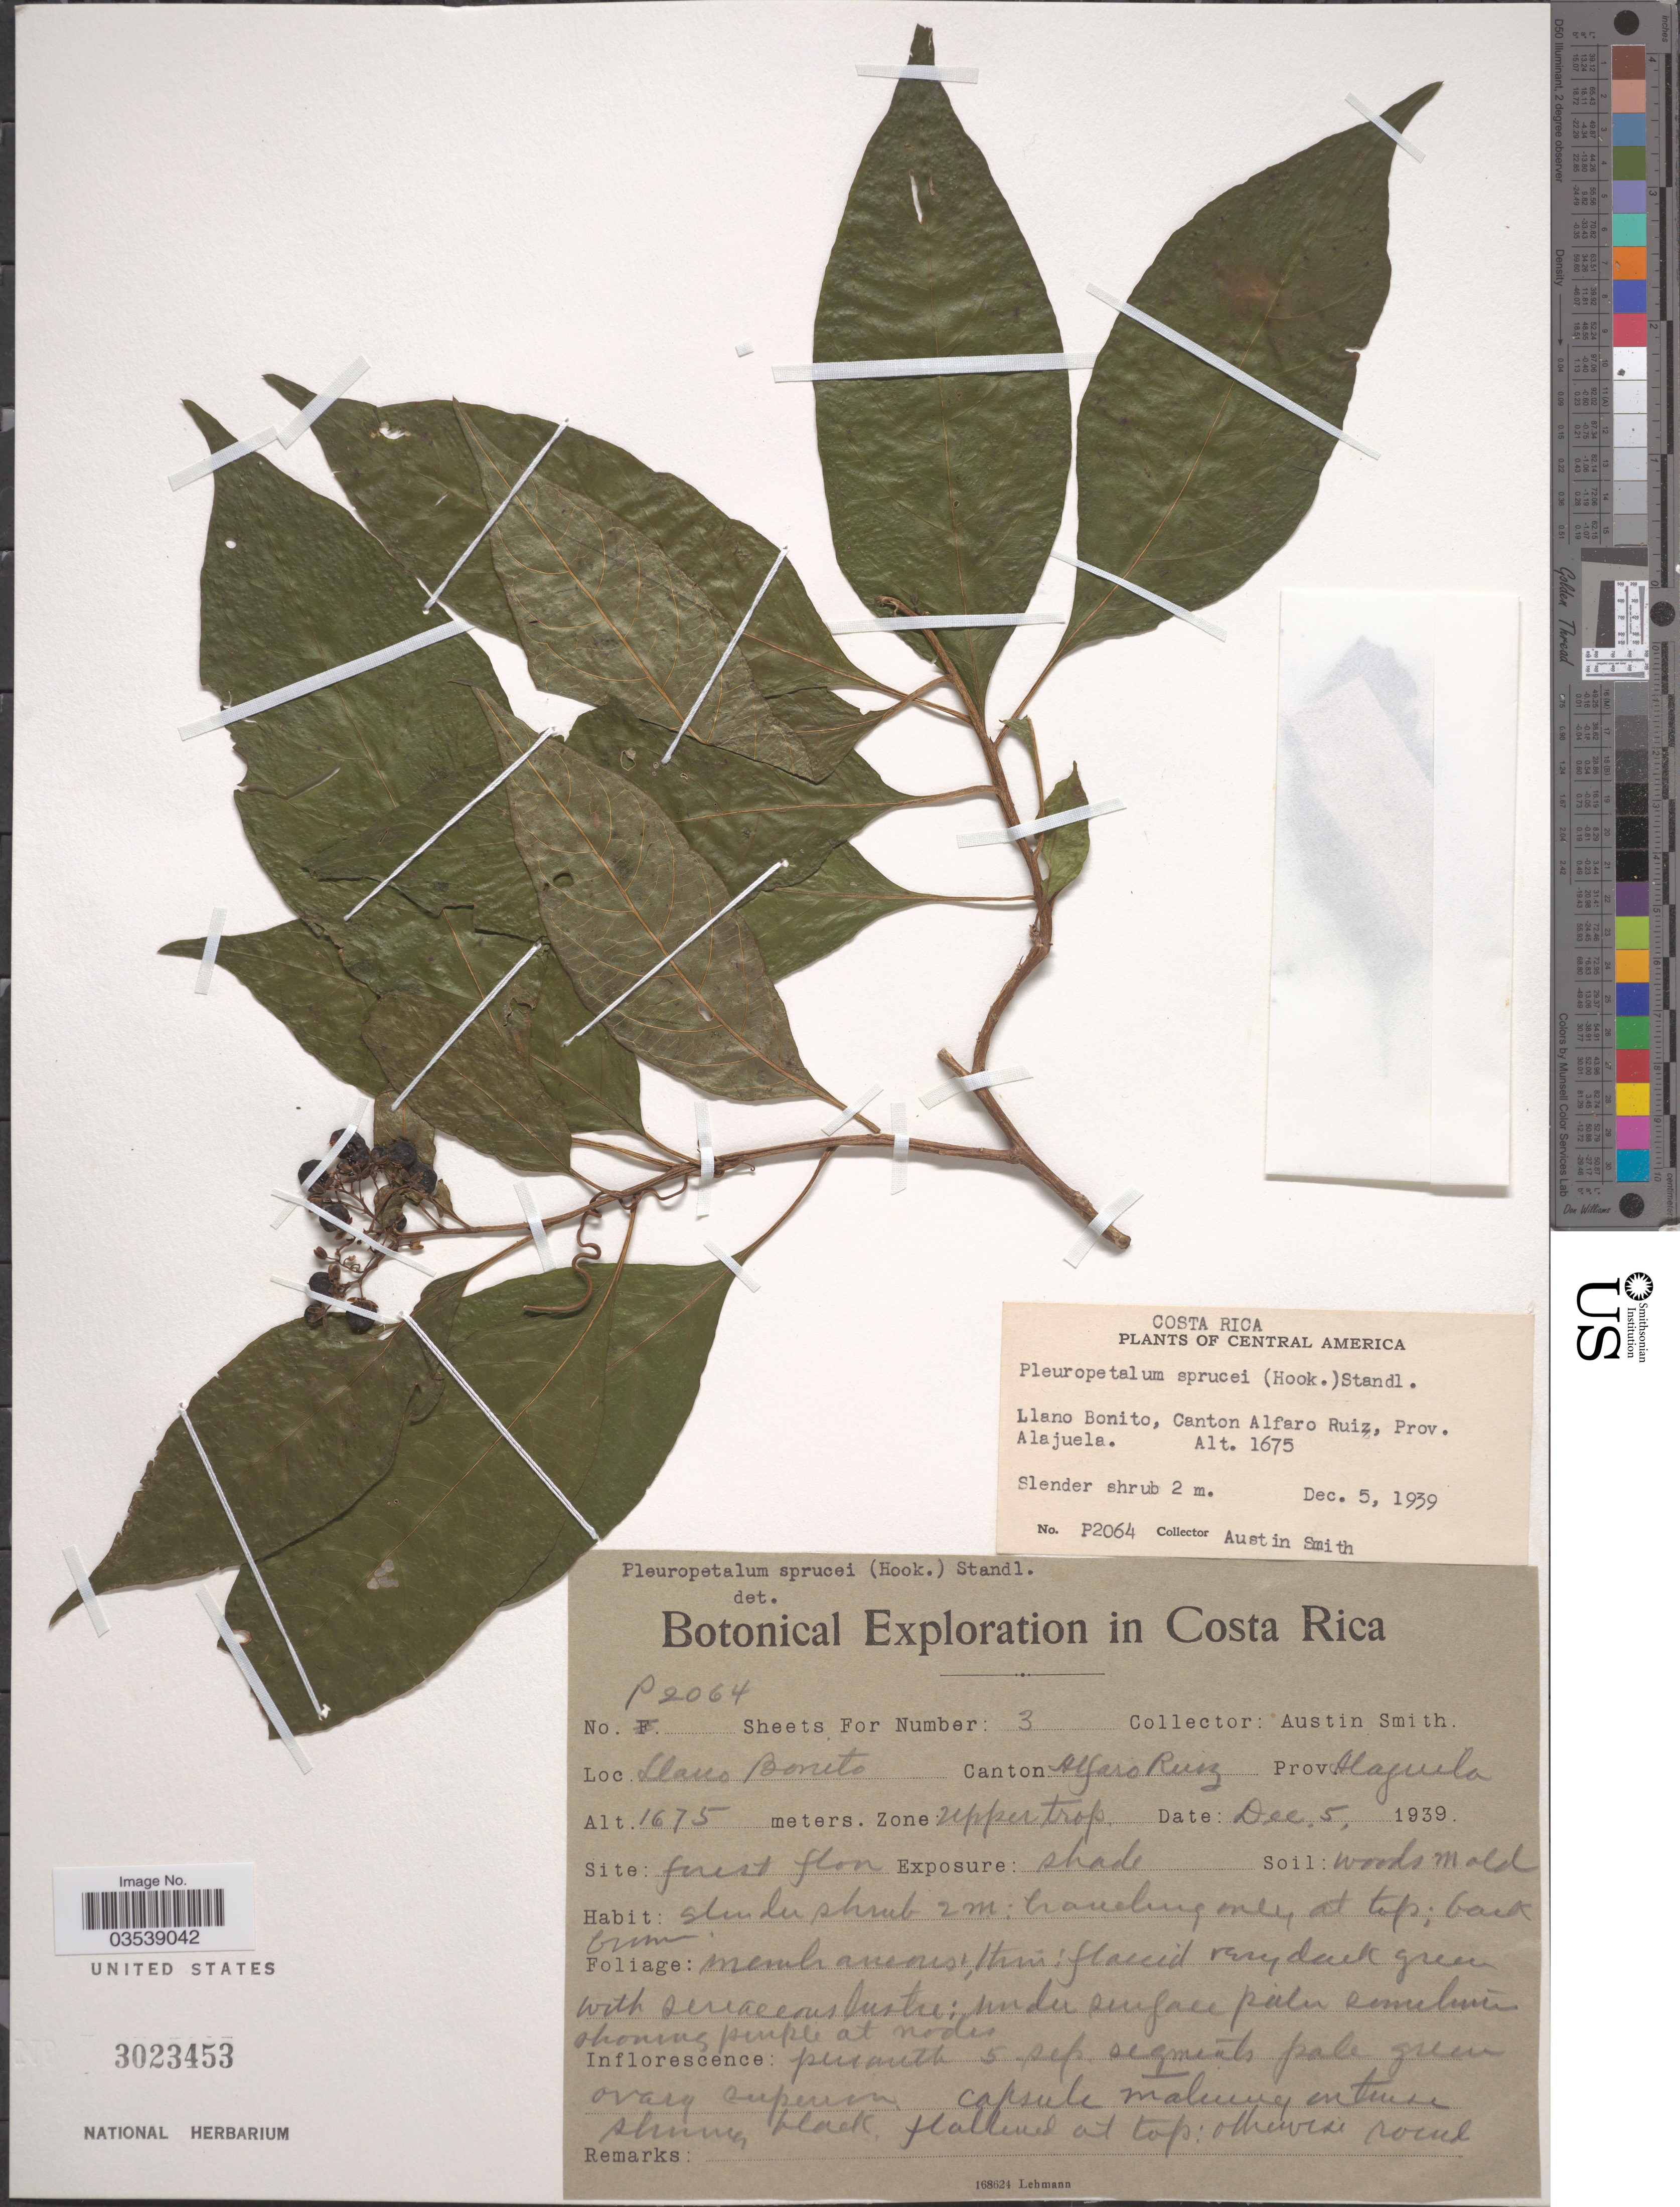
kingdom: Plantae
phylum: Tracheophyta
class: Magnoliopsida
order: Caryophyllales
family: Amaranthaceae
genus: Pleuropetalum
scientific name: Pleuropetalum sprucei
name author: (Hook. f.) Standl.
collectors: Aust P. Smith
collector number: P2064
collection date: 1939-12-05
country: Costa Rica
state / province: Alajuela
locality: Llano Bonito, Canton Alfaro Ruiz. Zone: upper trop.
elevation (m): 1675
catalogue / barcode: US 3023453